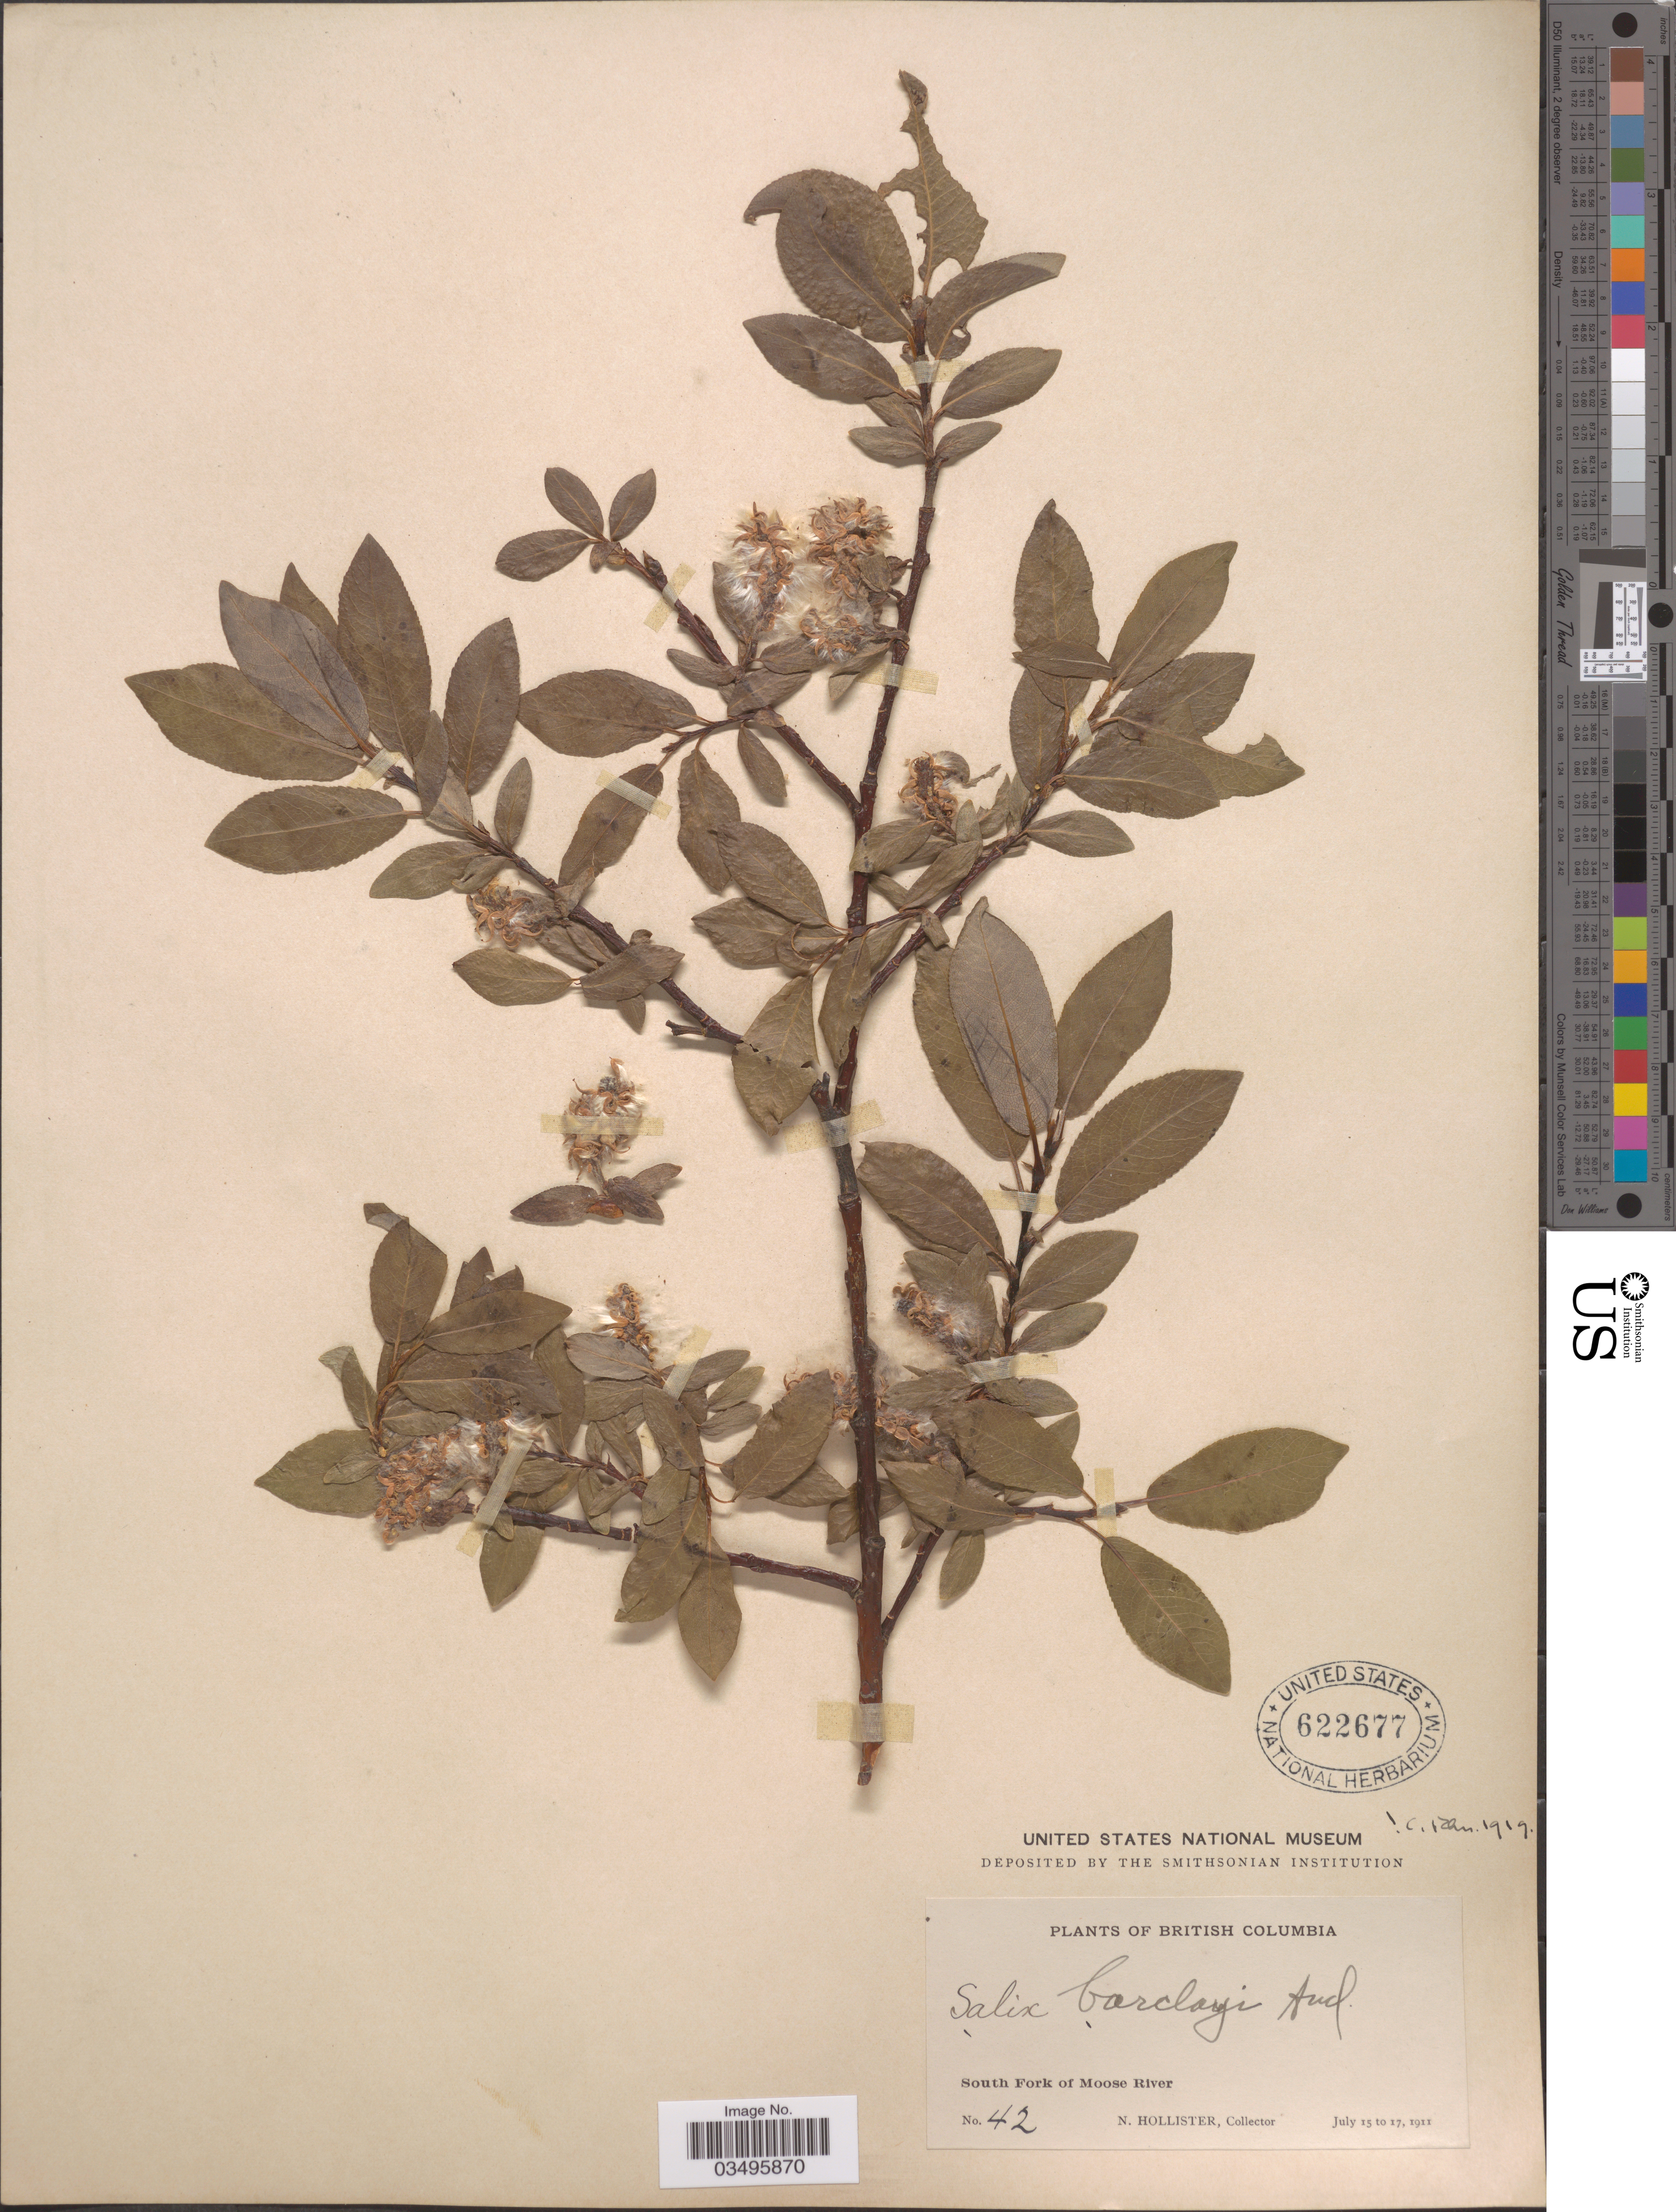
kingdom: Plantae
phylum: Tracheophyta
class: Magnoliopsida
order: Malpighiales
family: Salicaceae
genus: Salix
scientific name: Salix barclayi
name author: Andersson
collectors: N. Hollister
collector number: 42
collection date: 1911-07-15/1911-07-17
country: Canada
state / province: British Columbia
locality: South Fork of Moose River.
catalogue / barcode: US 622677